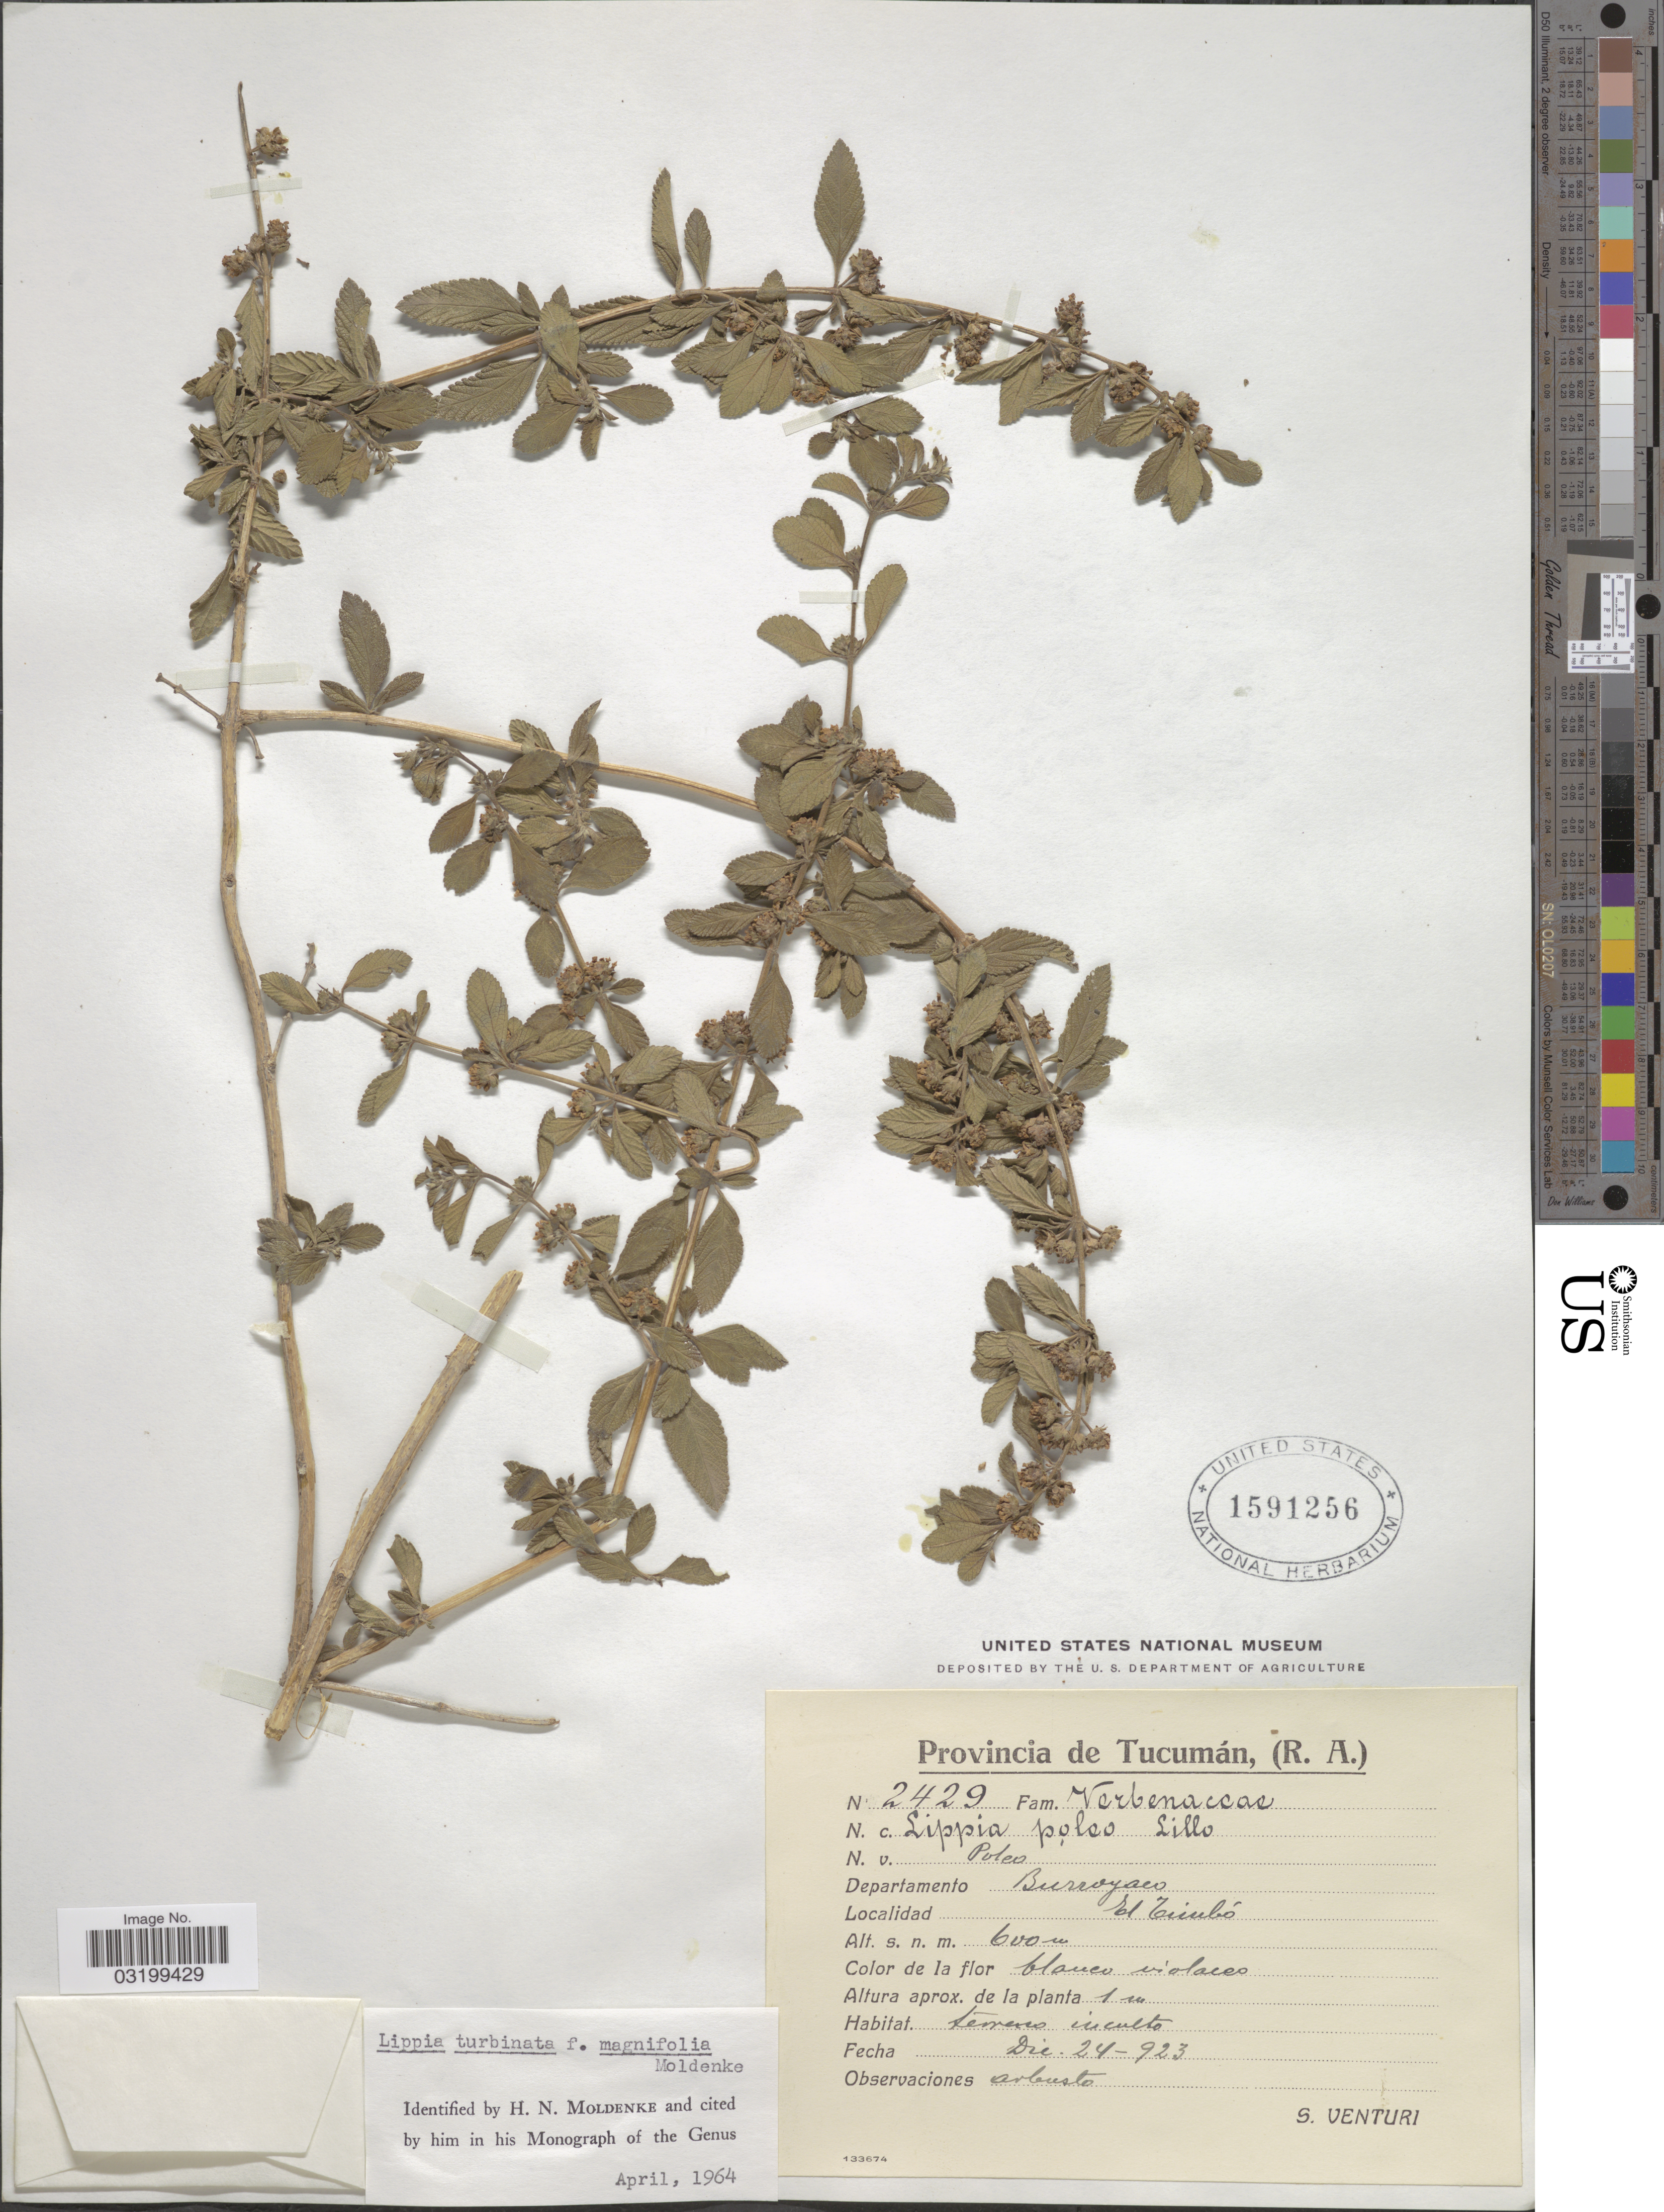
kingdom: Plantae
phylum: Tracheophyta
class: Magnoliopsida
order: Lamiales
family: Verbenaceae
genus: Lippia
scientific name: Lippia turbinata f. magnifolia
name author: Moldenke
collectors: S. Venturi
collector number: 2429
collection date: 1923-12-24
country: Argentina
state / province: Tucuman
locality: Departamento Burroyaco. El Timbó.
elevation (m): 600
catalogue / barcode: US 1591256